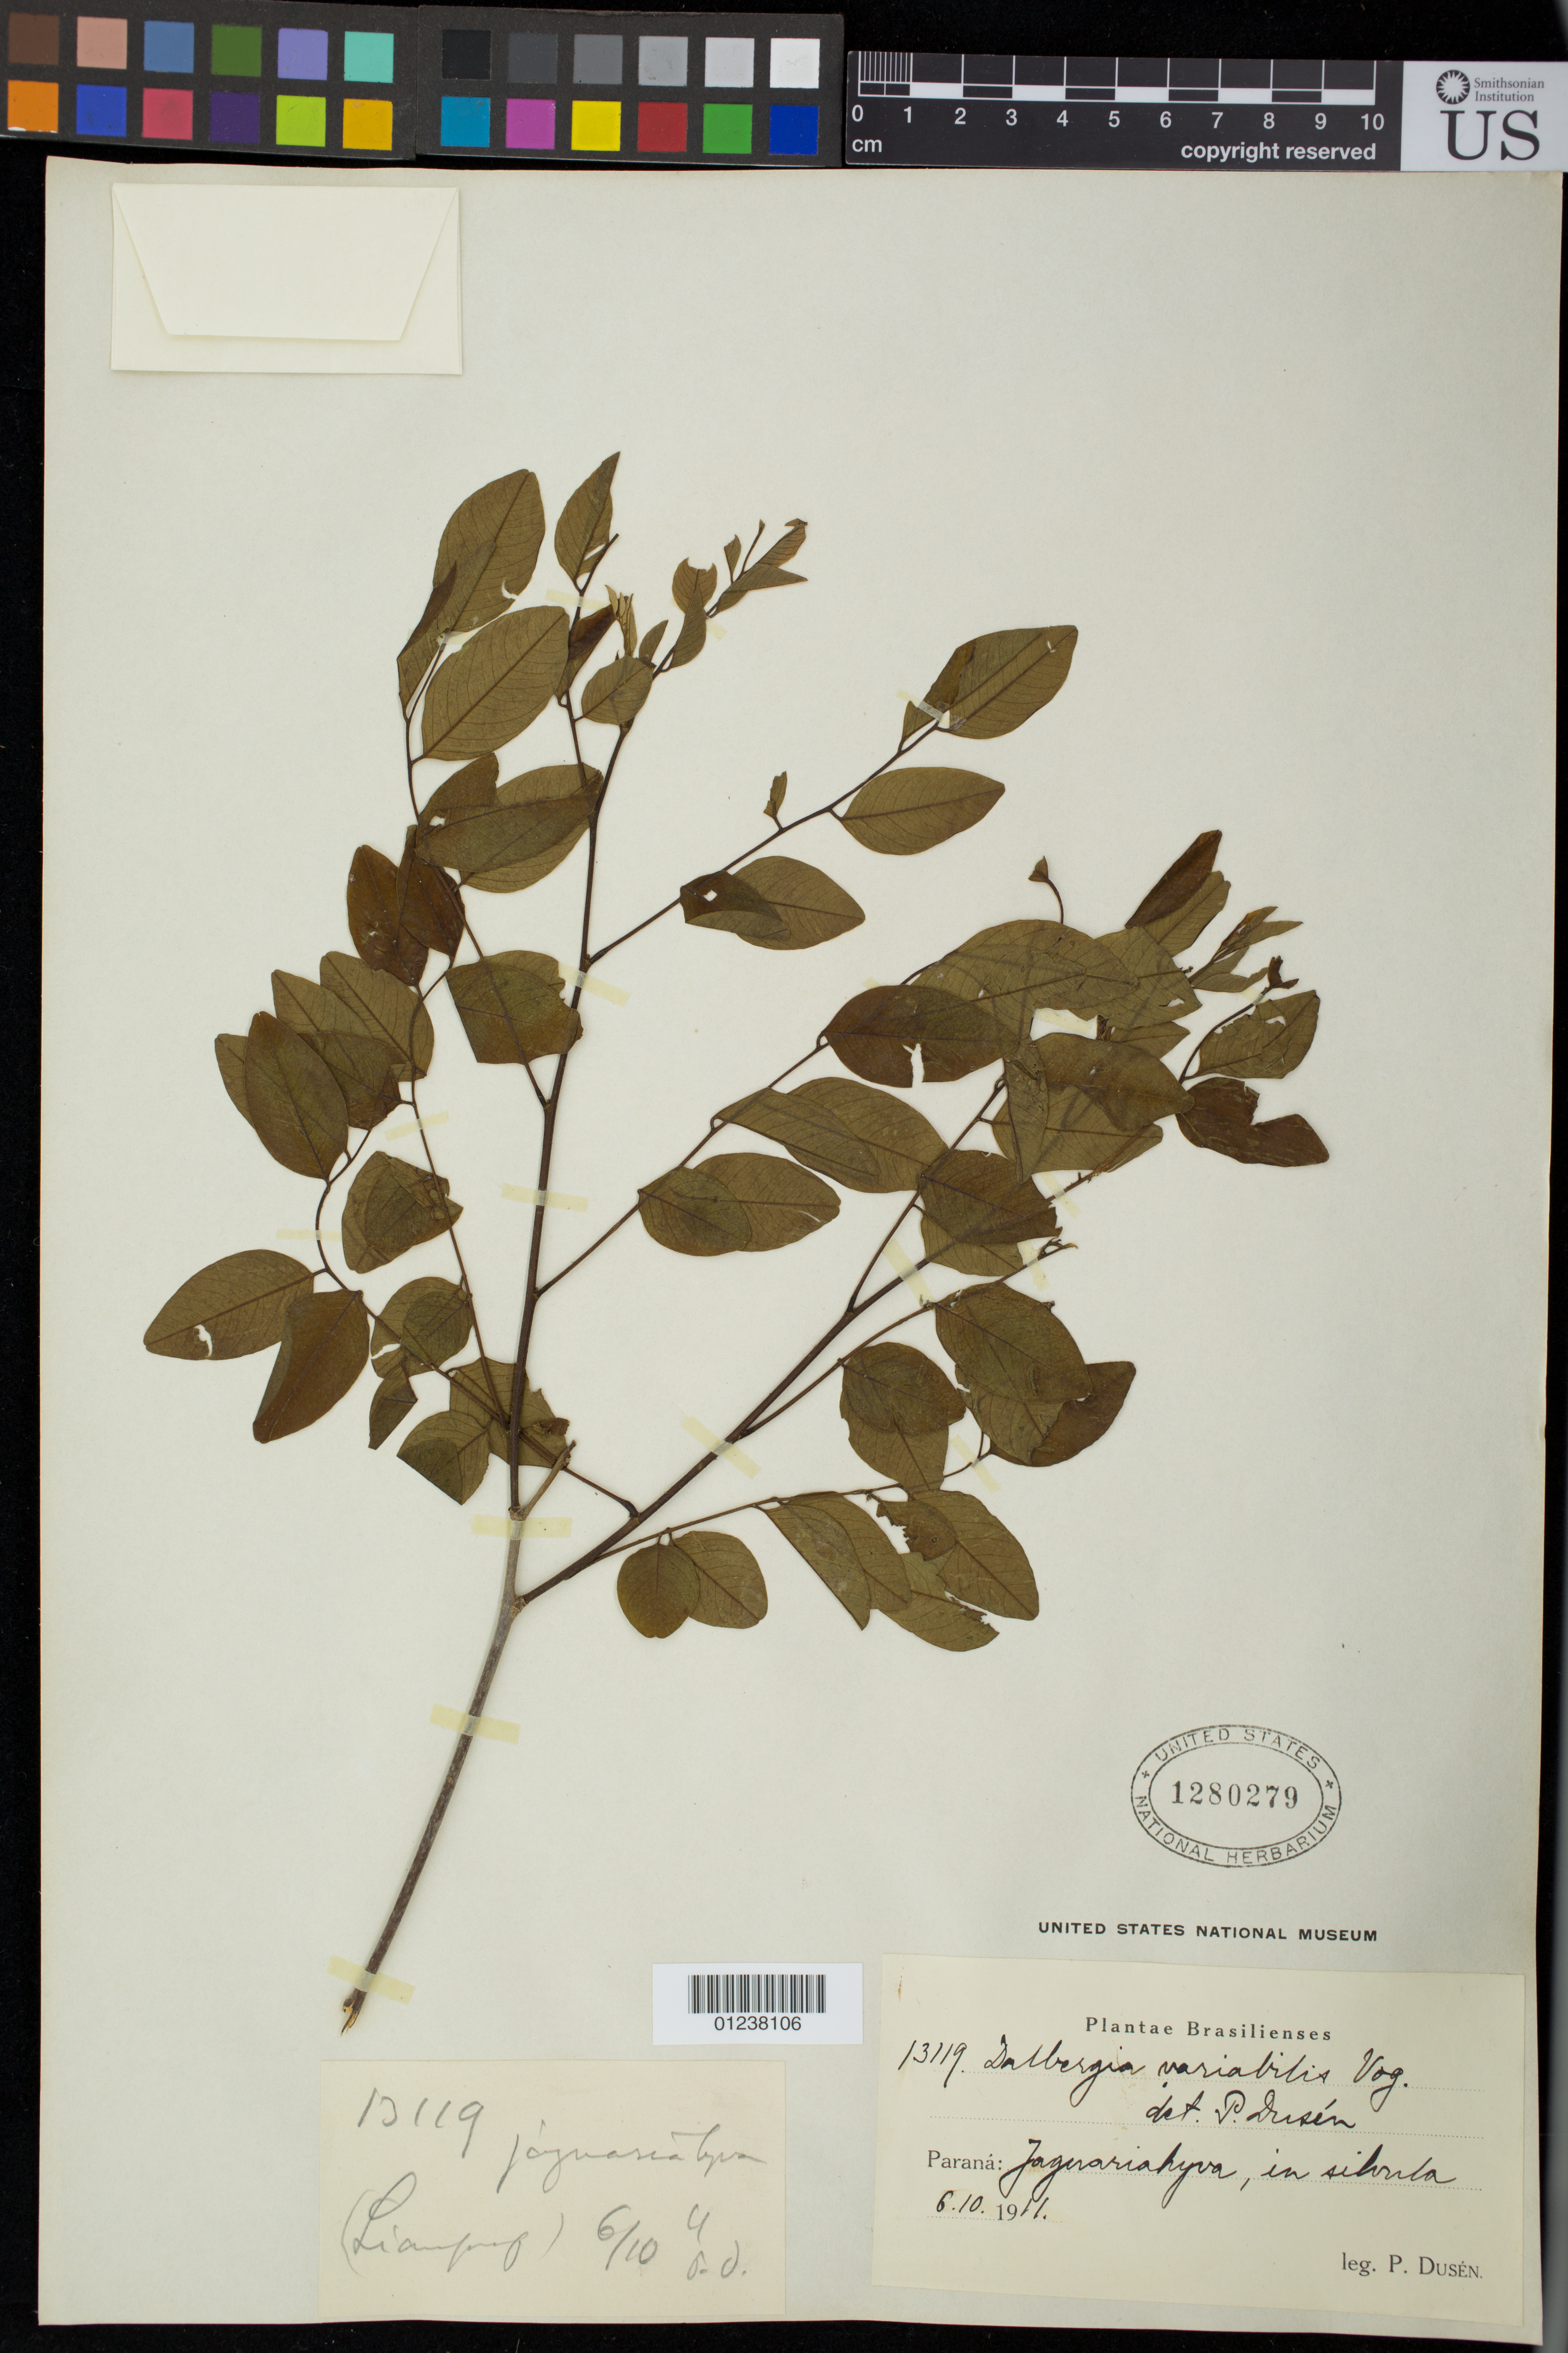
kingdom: Plantae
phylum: Tracheophyta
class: Magnoliopsida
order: Fabales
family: Fabaceae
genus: Dalbergia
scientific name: Dalbergia frutescens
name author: (Vell.) Britton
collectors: P. Dusén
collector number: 13119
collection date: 1911-10-06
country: Brazil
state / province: Paraná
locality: Jaguariahyva, corrected to Jaguariaíva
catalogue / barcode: US 1280279